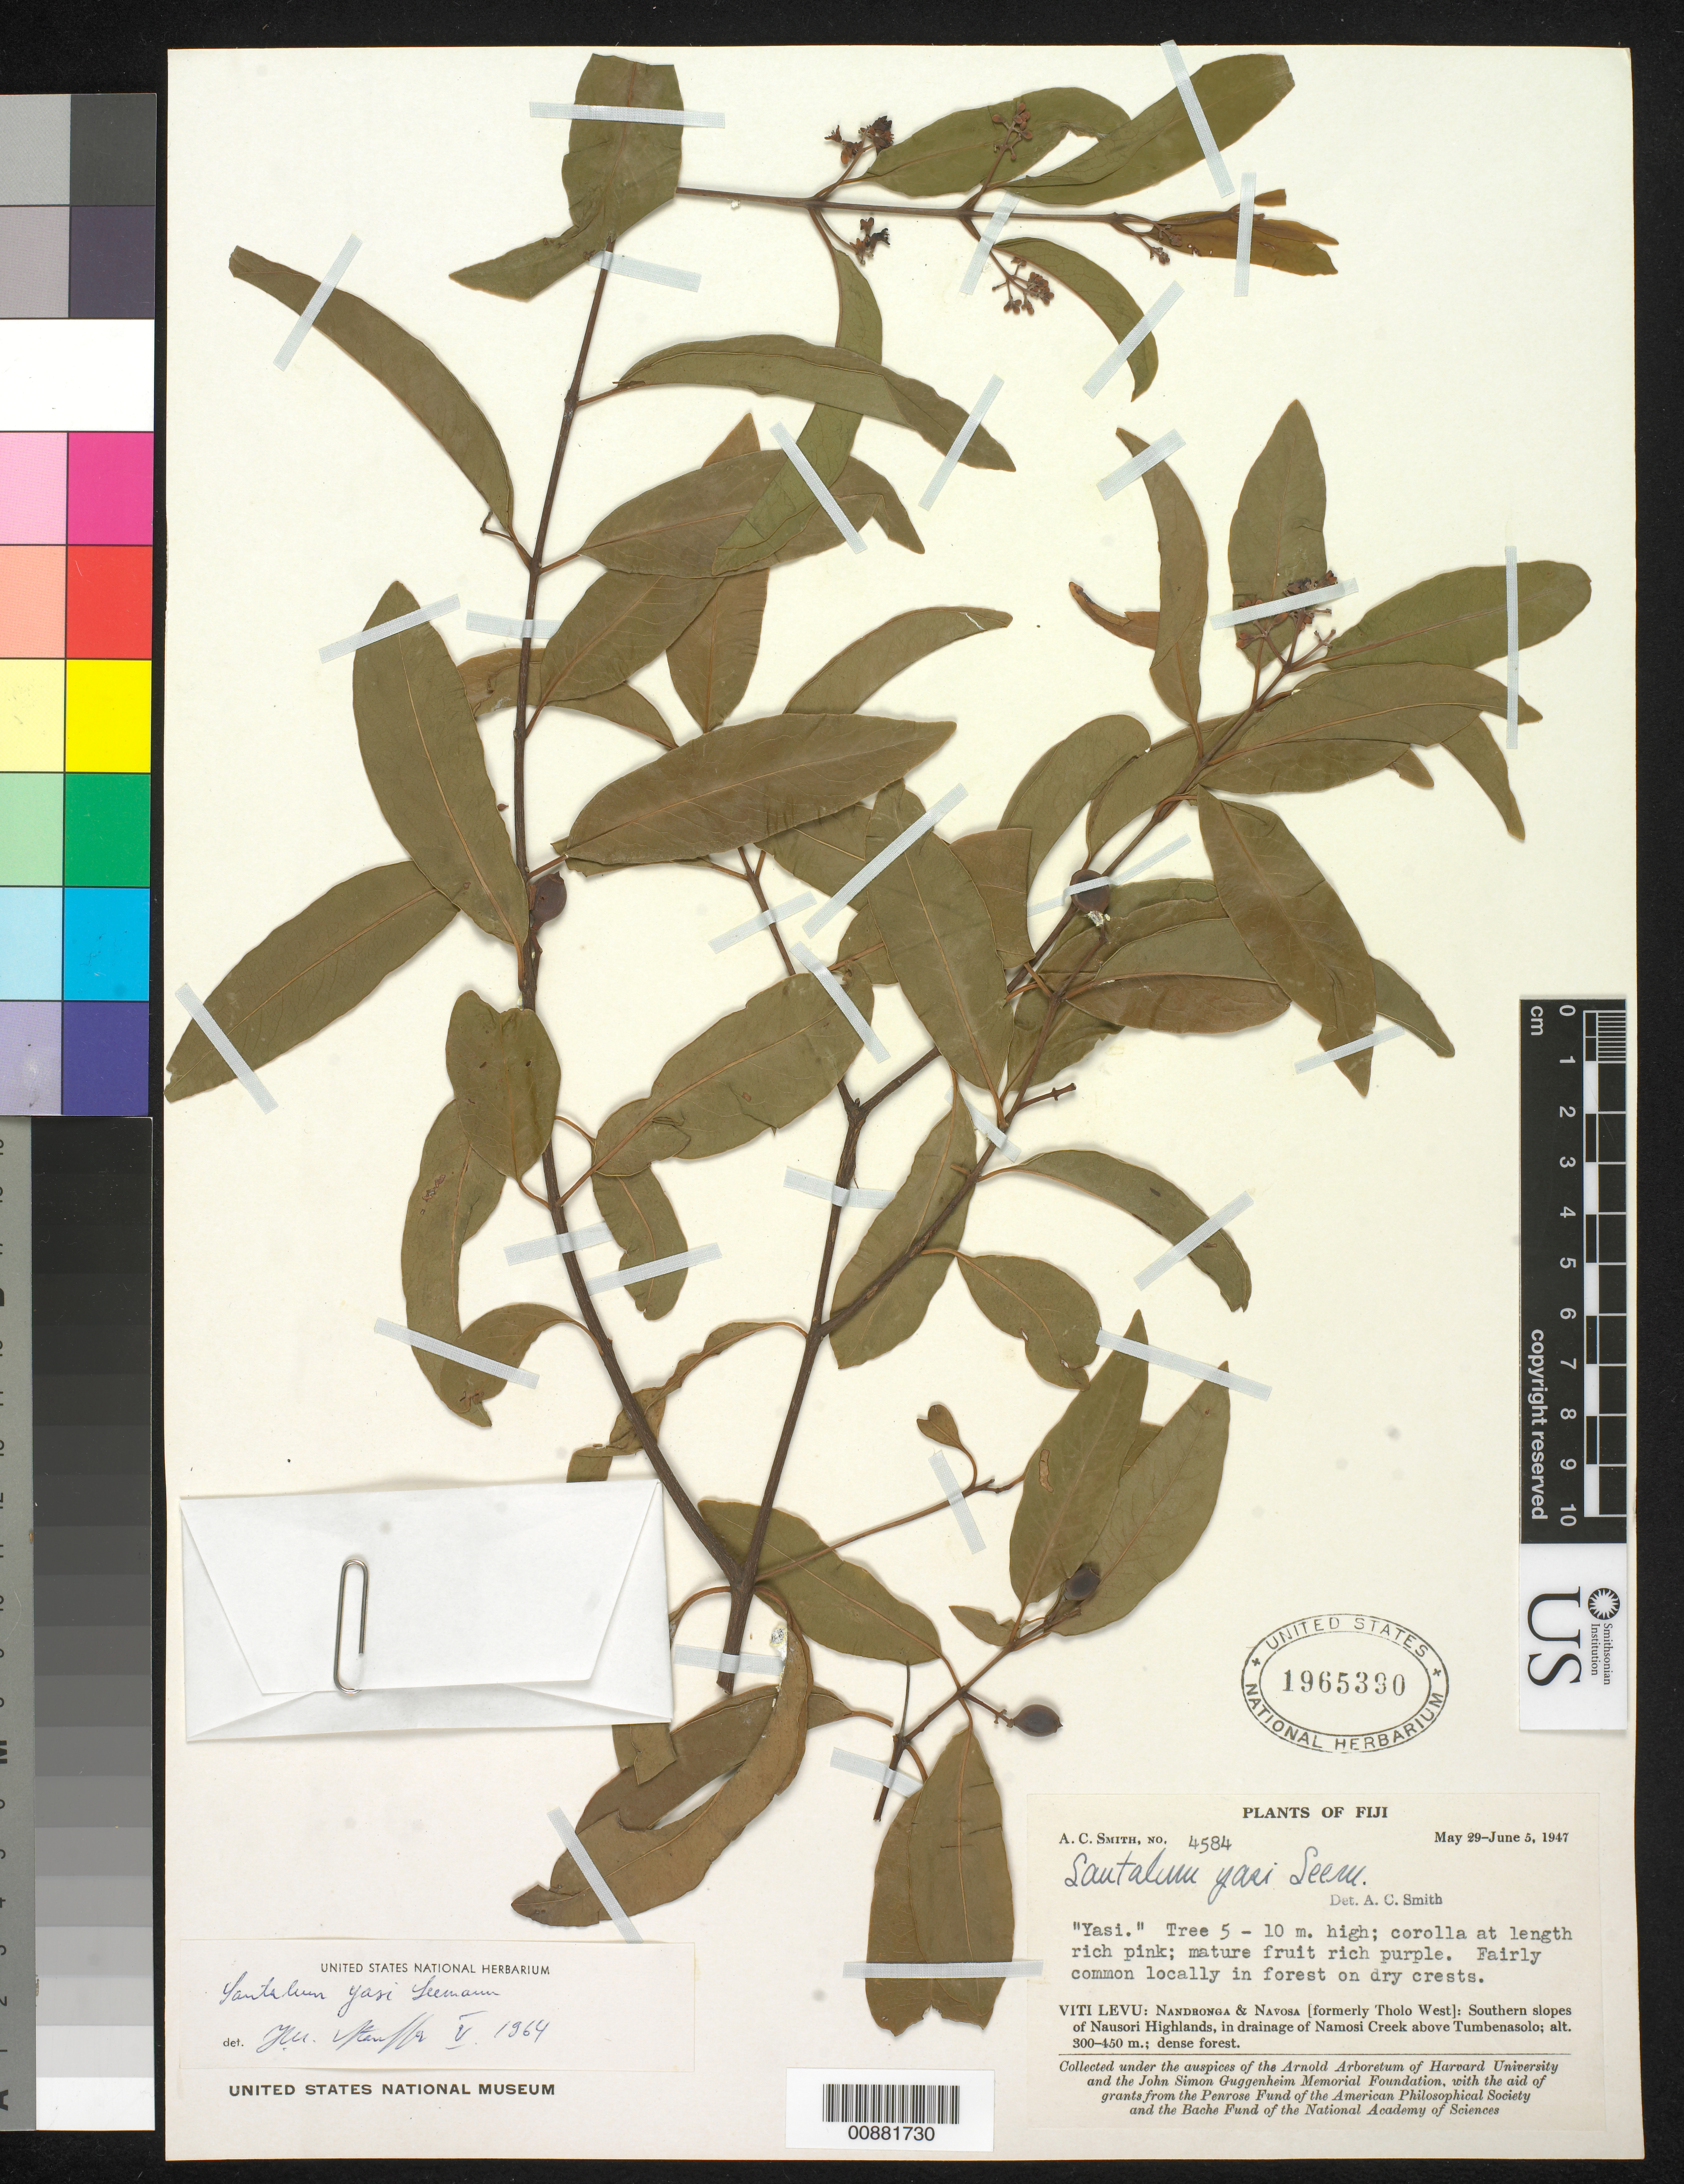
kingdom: Plantae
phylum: Tracheophyta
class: Magnoliopsida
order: Santalales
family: Santalaceae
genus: Santalum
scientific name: Santalum yasi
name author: Seem.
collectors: C. A. Smith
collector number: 4584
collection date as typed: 29 May 1947 to 05 Jun 1947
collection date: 1947-05-29/1947-06-05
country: Fiji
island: Viti Levu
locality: Nandronga & Navosa (formerly Tholo W); S slopes of Nausori Highlands, in drainage of Namosi Creek above Tumbenasolo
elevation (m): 300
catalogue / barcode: US 1965390